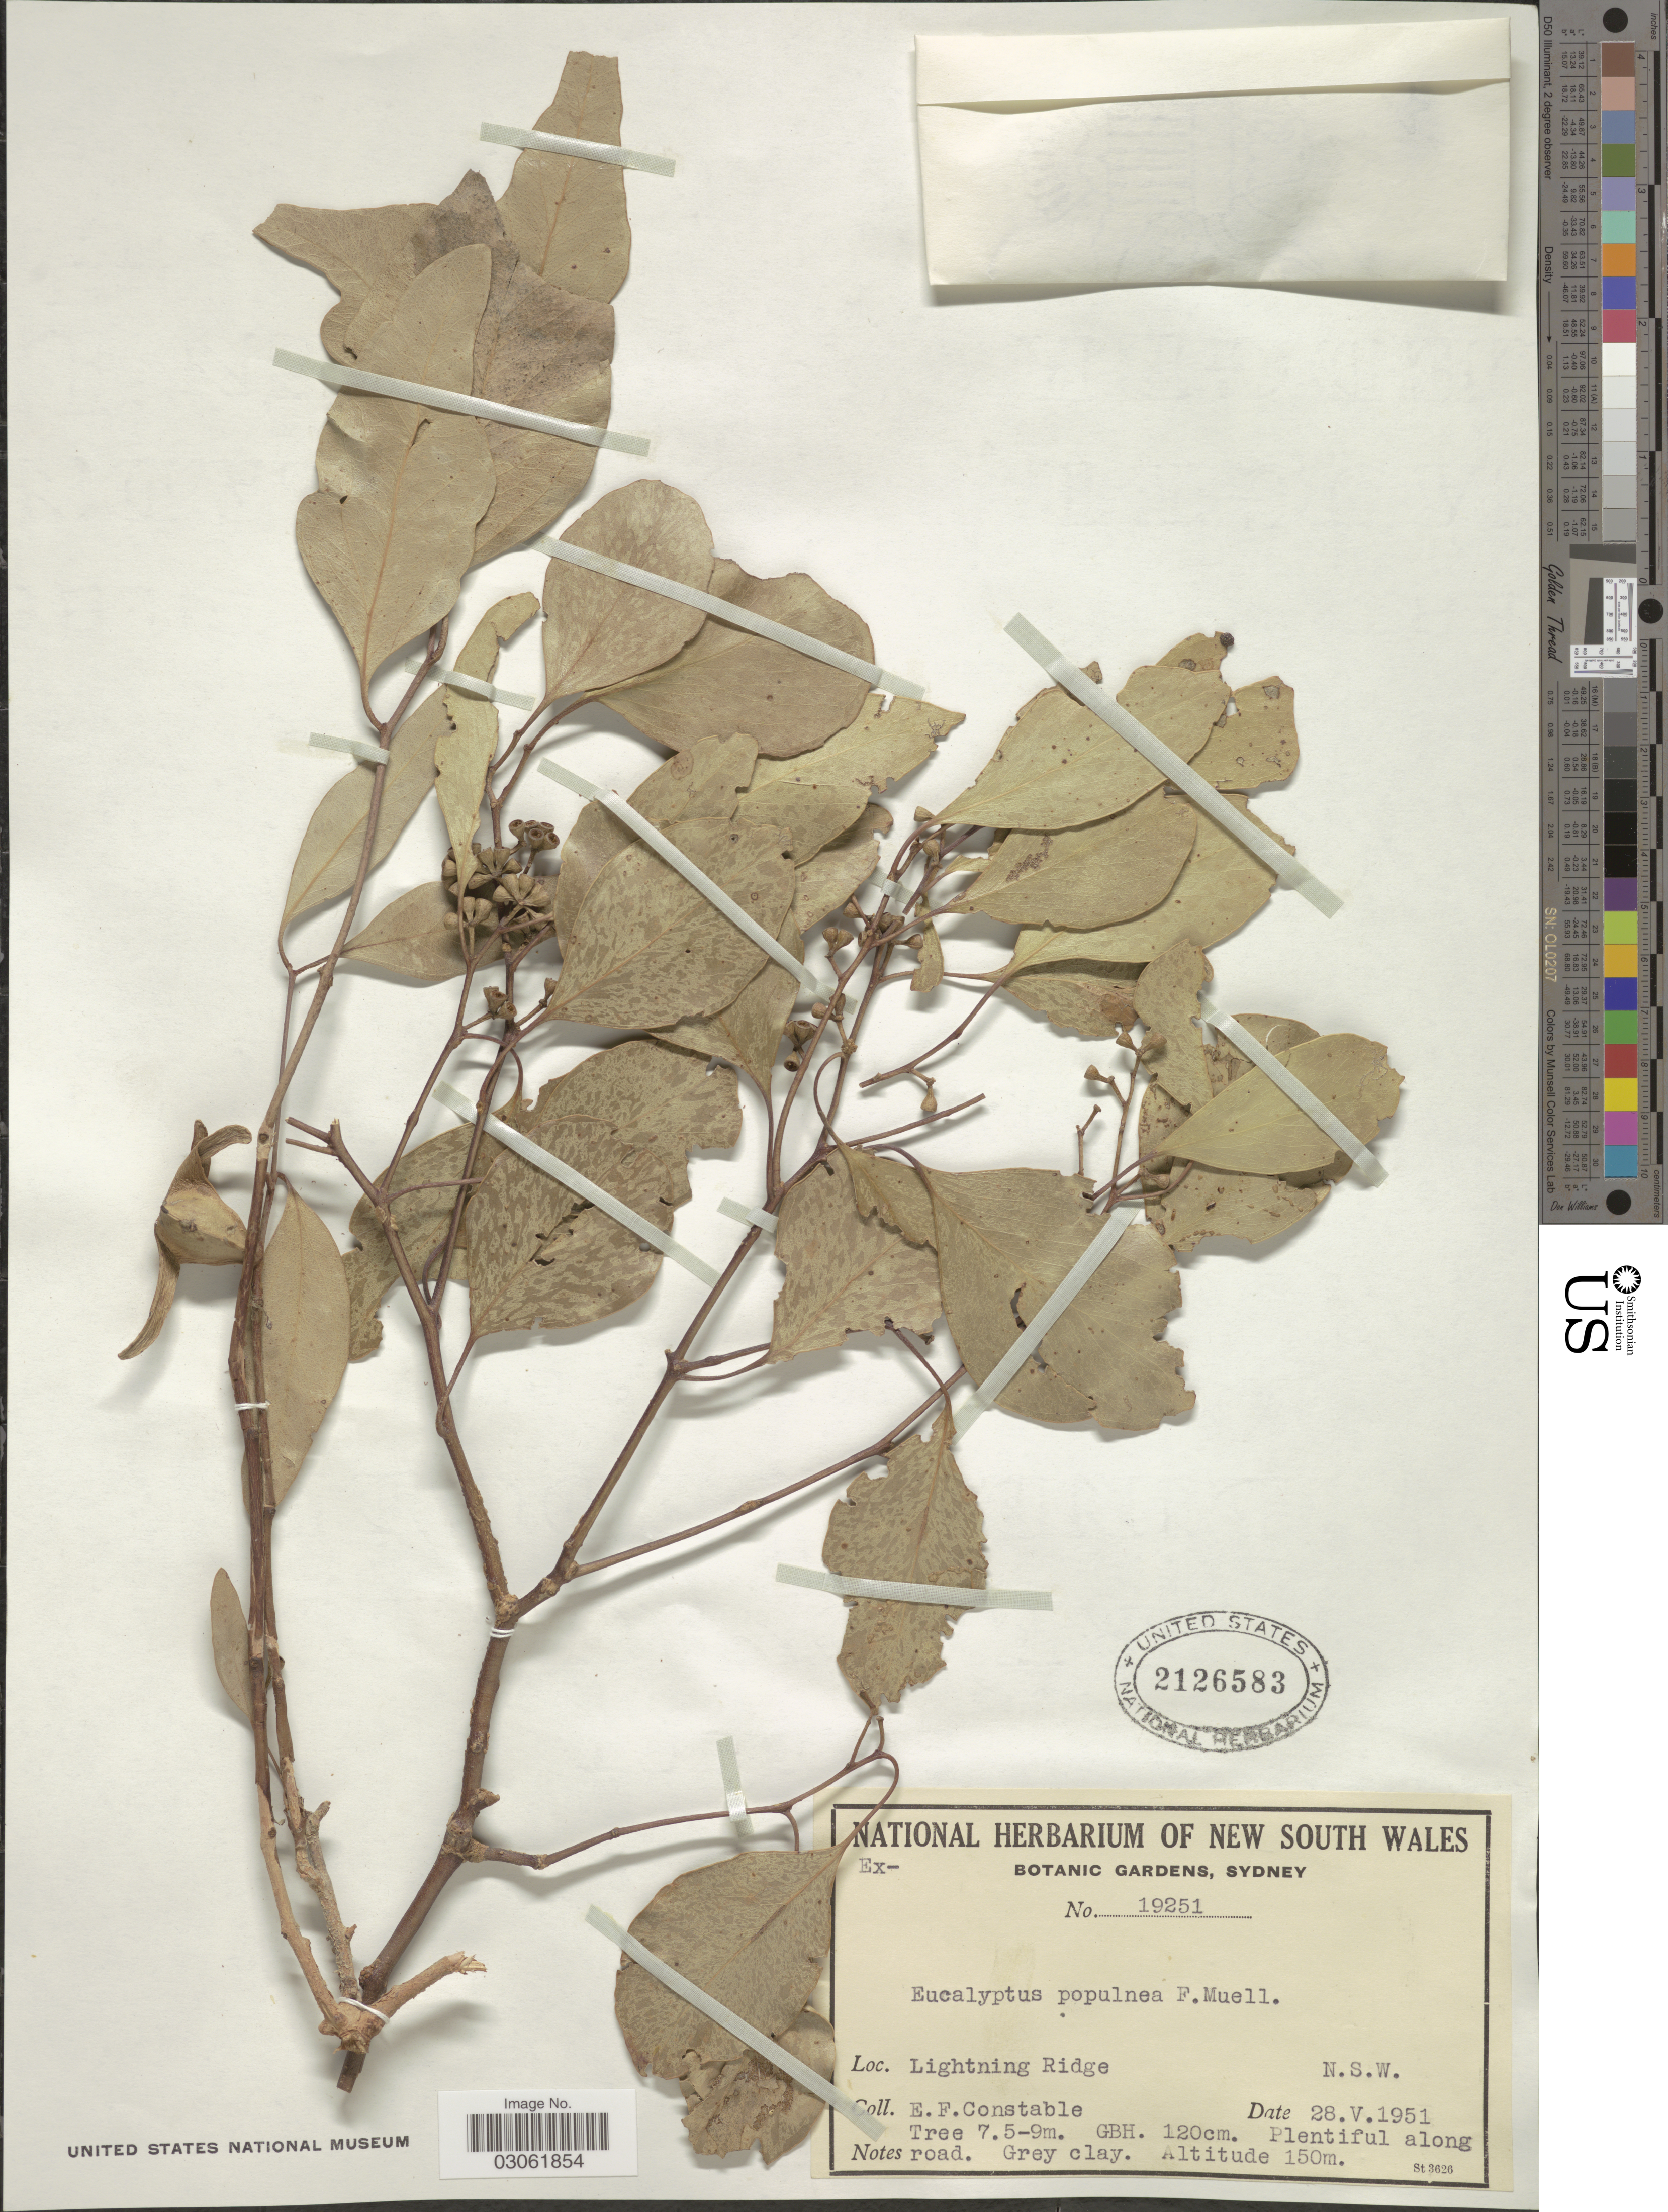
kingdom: Plantae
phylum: Tracheophyta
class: Magnoliopsida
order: Myrtales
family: Myrtaceae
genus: Eucalyptus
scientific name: Eucalyptus populnea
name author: F. Muell.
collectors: E. F. Constable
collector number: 19251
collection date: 1951-05-28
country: Australia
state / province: New South Wales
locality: Lightning Ridge.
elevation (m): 150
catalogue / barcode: US 2126583